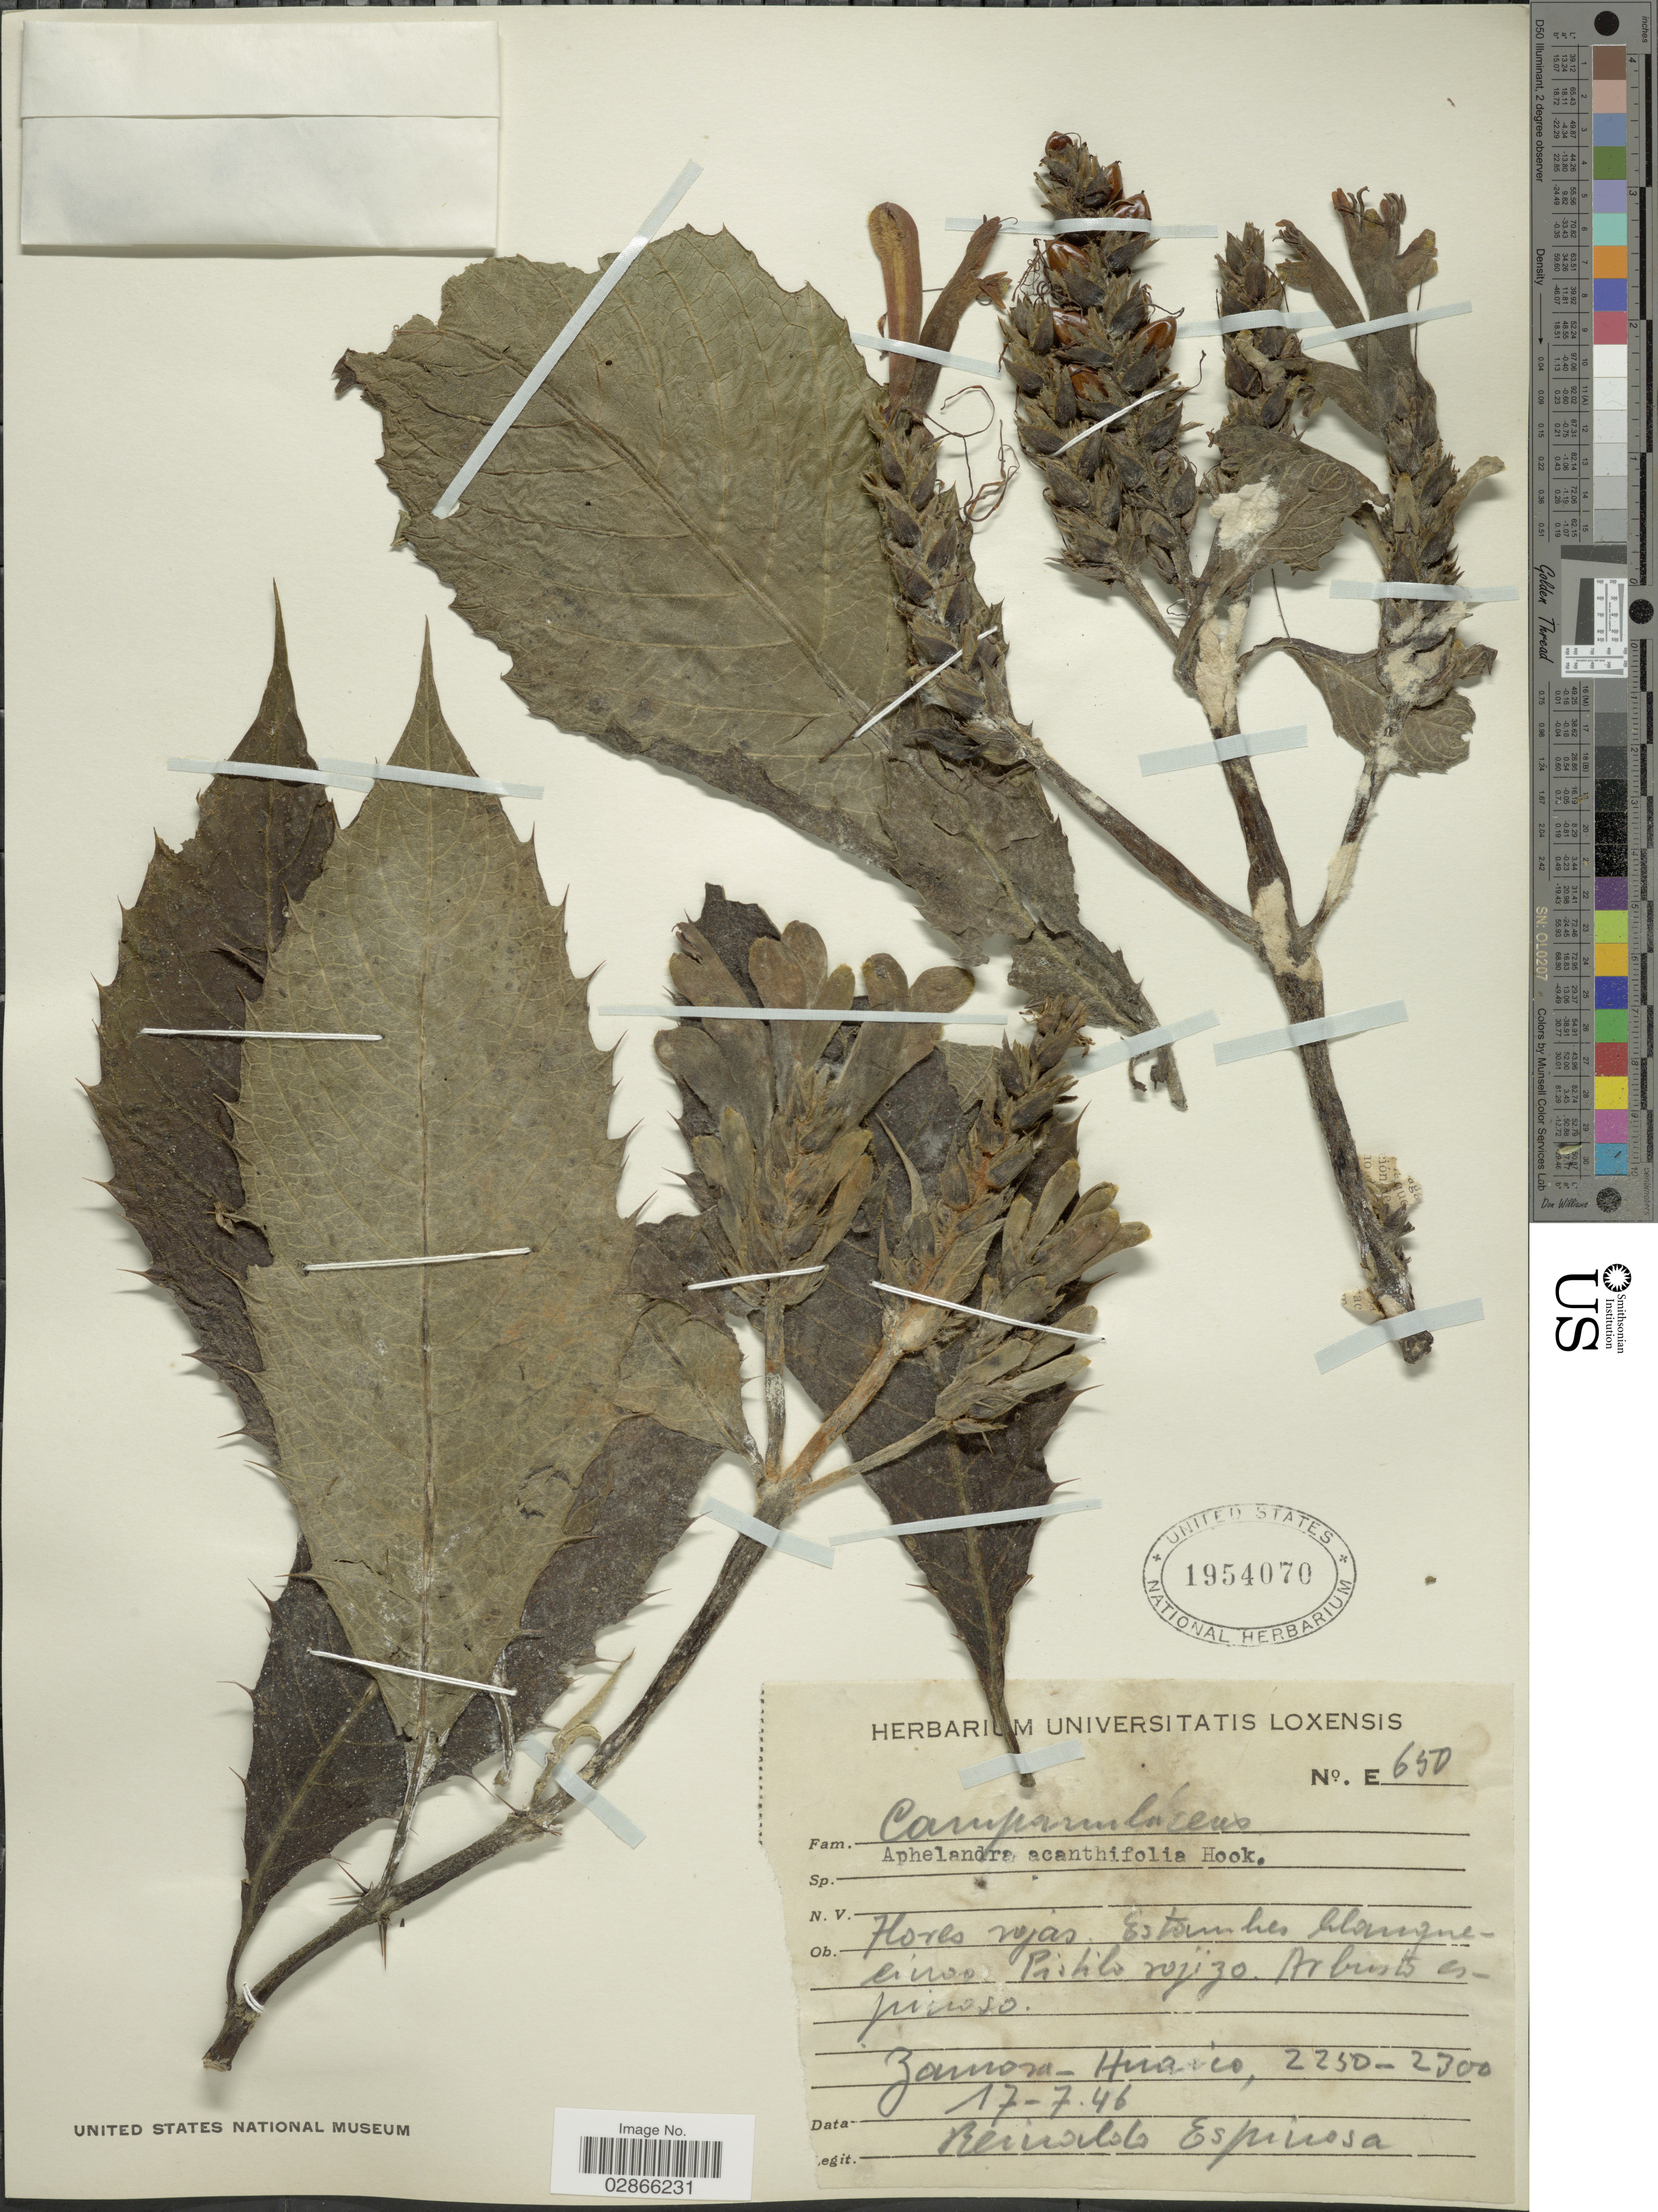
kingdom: Plantae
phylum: Tracheophyta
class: Magnoliopsida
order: Lamiales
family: Acanthaceae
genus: Aphelandra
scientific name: Aphelandra acanthifolia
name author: Hook.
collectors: R. Espinosa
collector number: E650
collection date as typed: Transcribed d/m/y: 17/7/46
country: Ecuador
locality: Zamora-Huaico.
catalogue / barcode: US 1954070